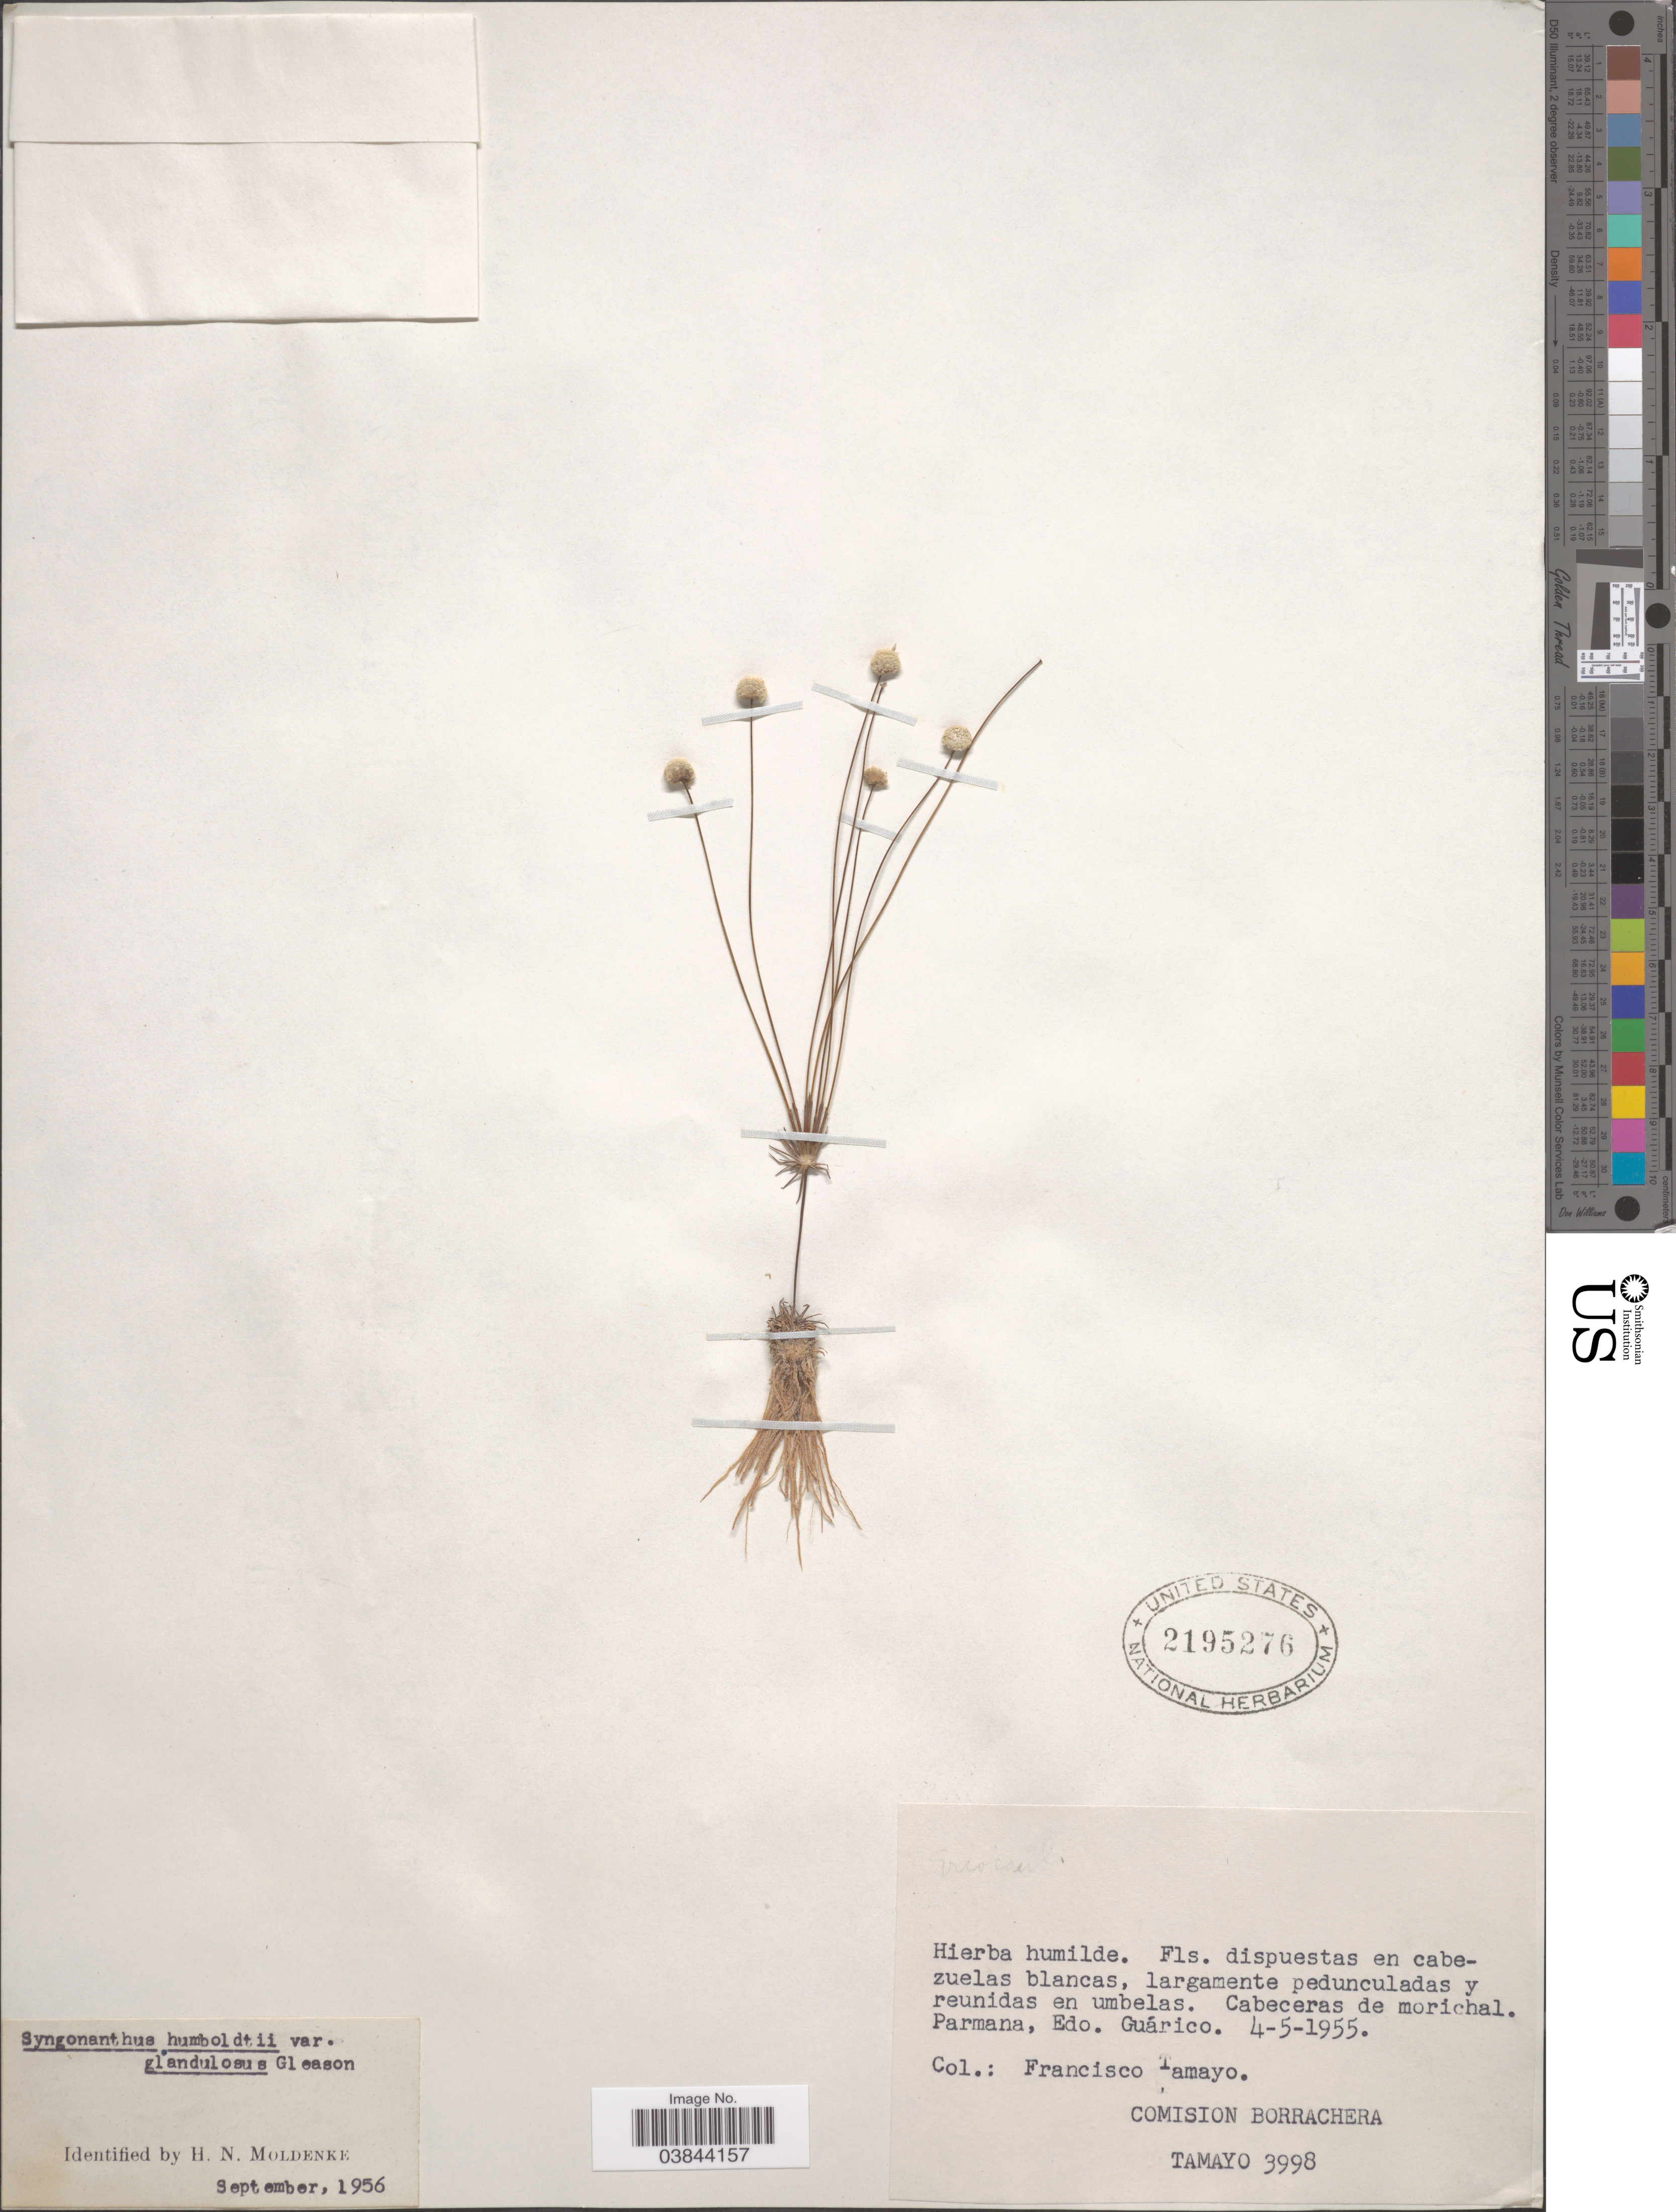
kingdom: Plantae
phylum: Tracheophyta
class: Liliopsida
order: Poales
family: Eriocaulaceae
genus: Syngonanthus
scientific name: Syngonanthus humboldtii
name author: (Kunth) Ruhland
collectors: F. Tamayo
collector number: TAMAYO 3998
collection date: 1955-05-04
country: Venezuela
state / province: Guarico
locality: Parmana. Comision Borrachera.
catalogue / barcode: US 2195276